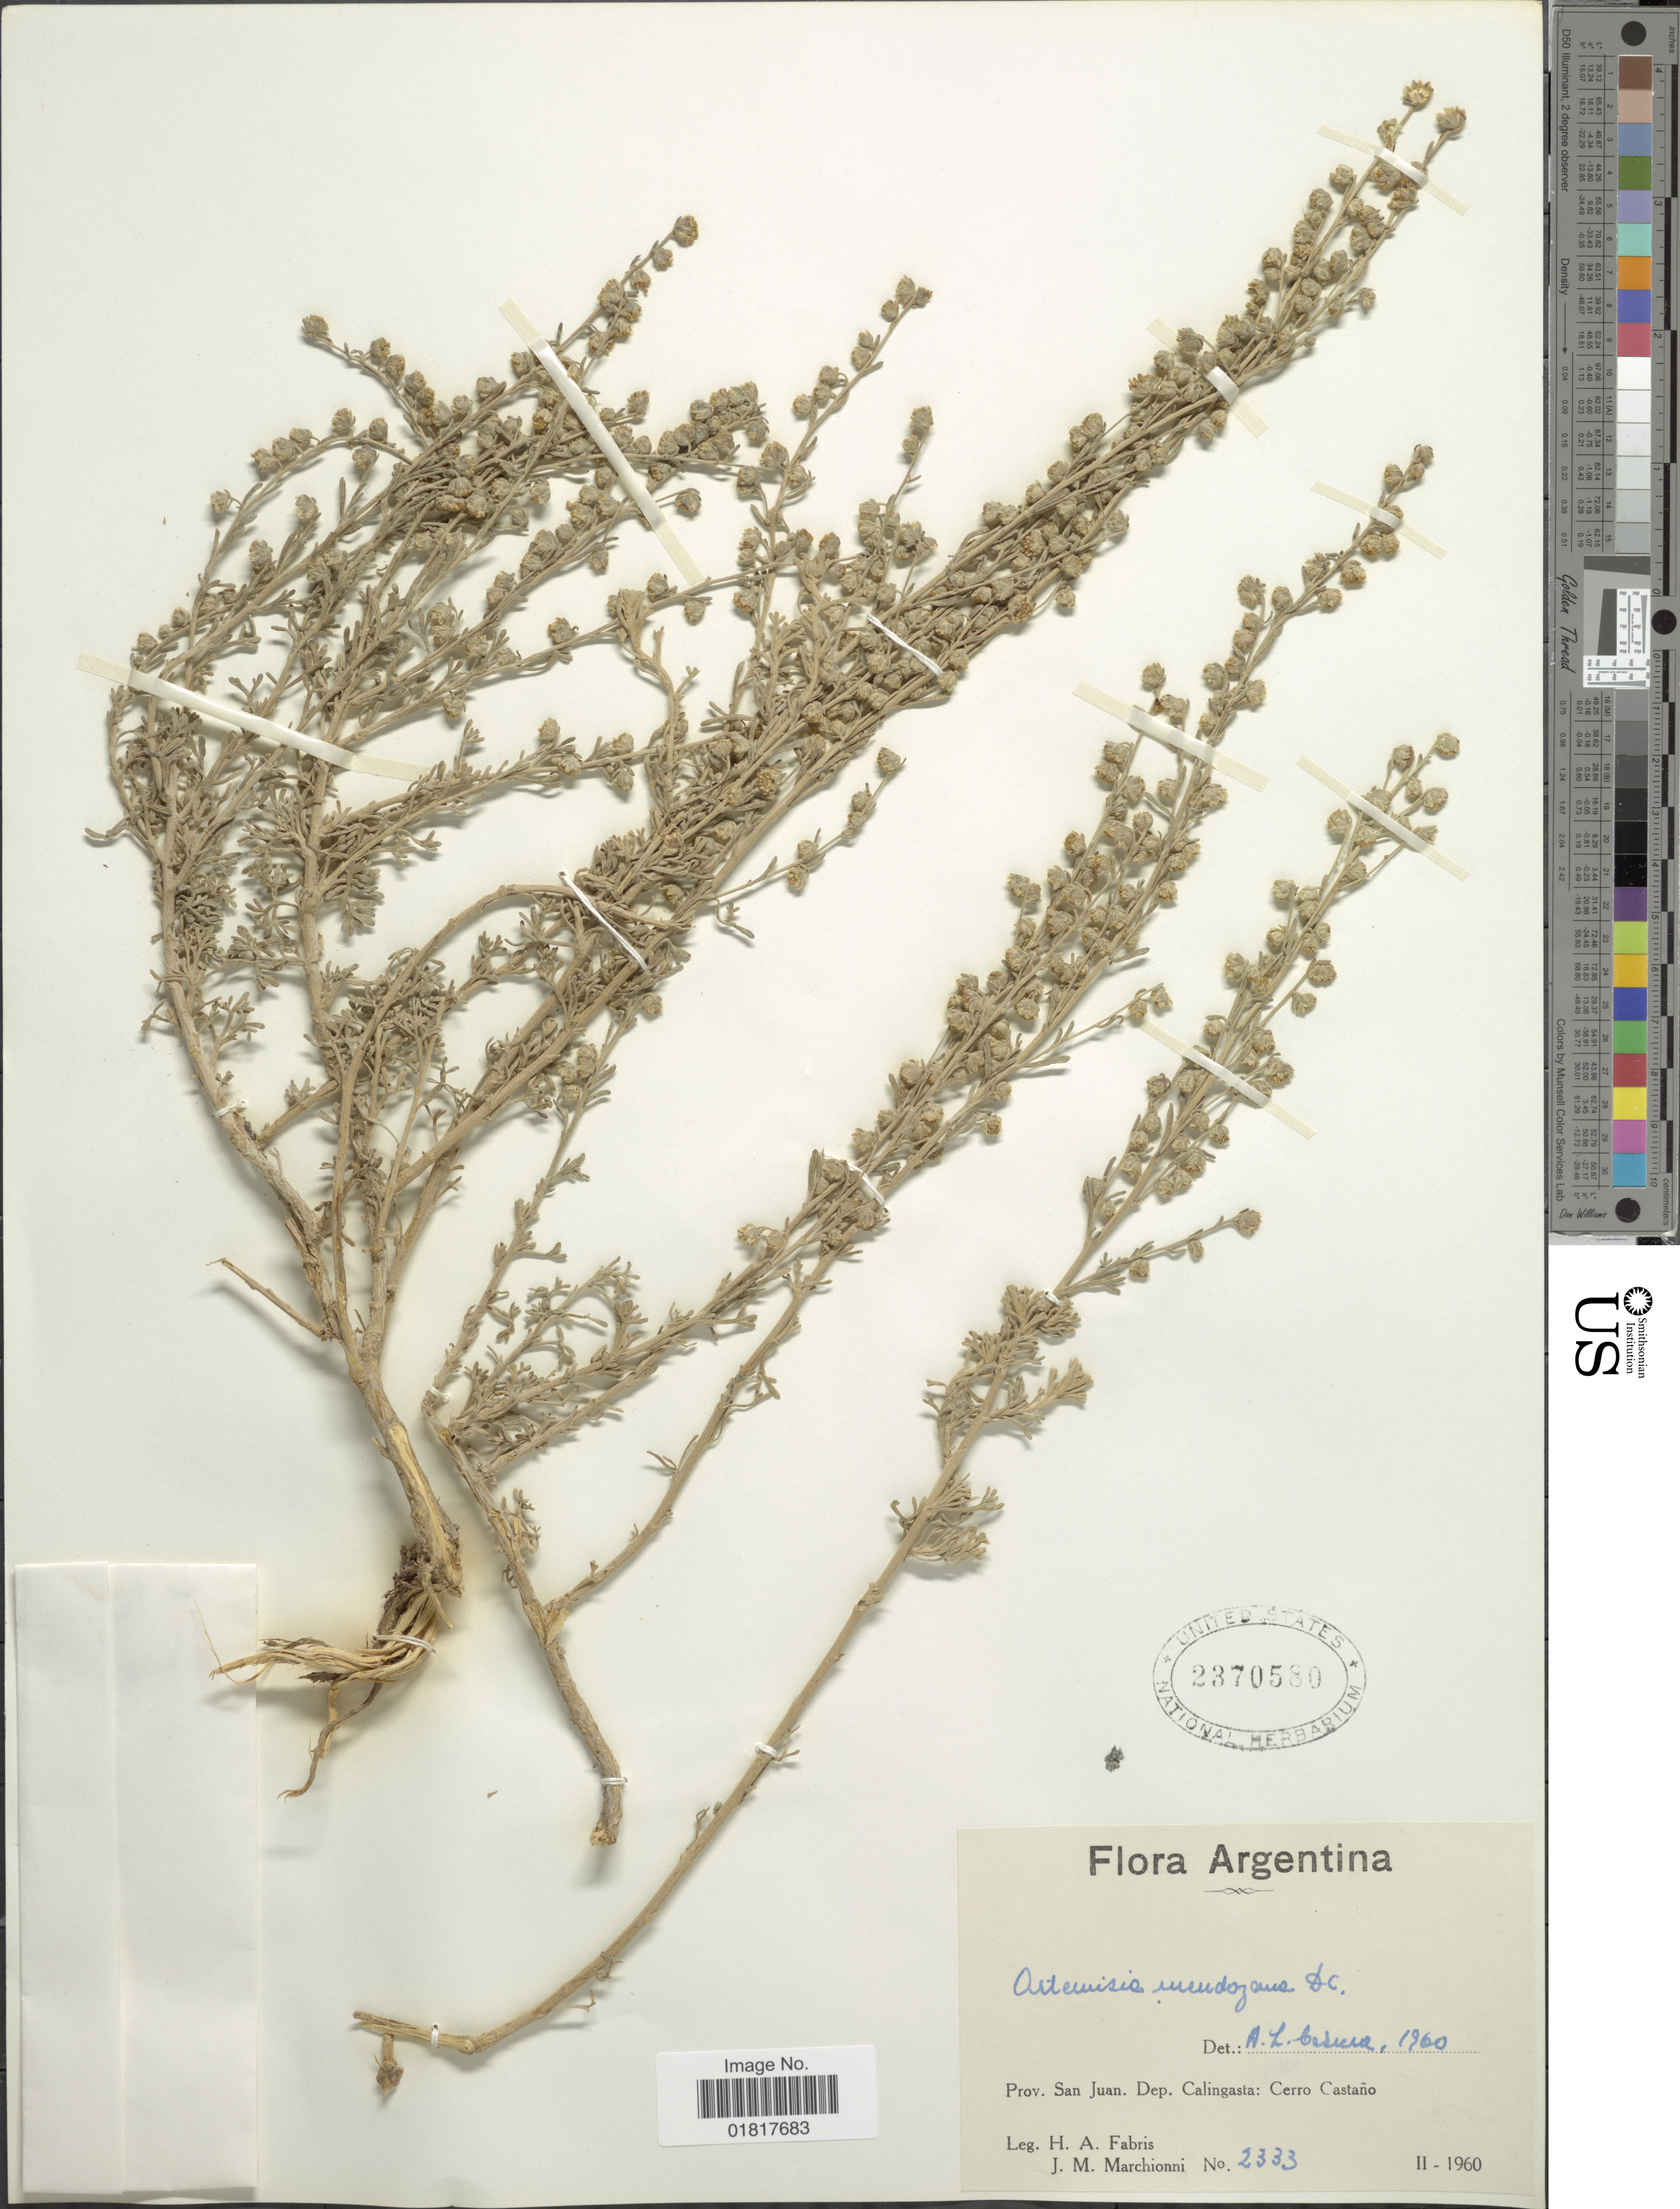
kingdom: Plantae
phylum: Tracheophyta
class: Magnoliopsida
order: Asterales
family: Asteraceae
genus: Artemisia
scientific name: Artemisia mendozana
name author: DC.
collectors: H. A. Fabris & J. Marchionni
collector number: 2333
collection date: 1960-02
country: Argentina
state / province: San Juan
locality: Dep Calingasta: Cerro Castaño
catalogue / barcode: US 2370580